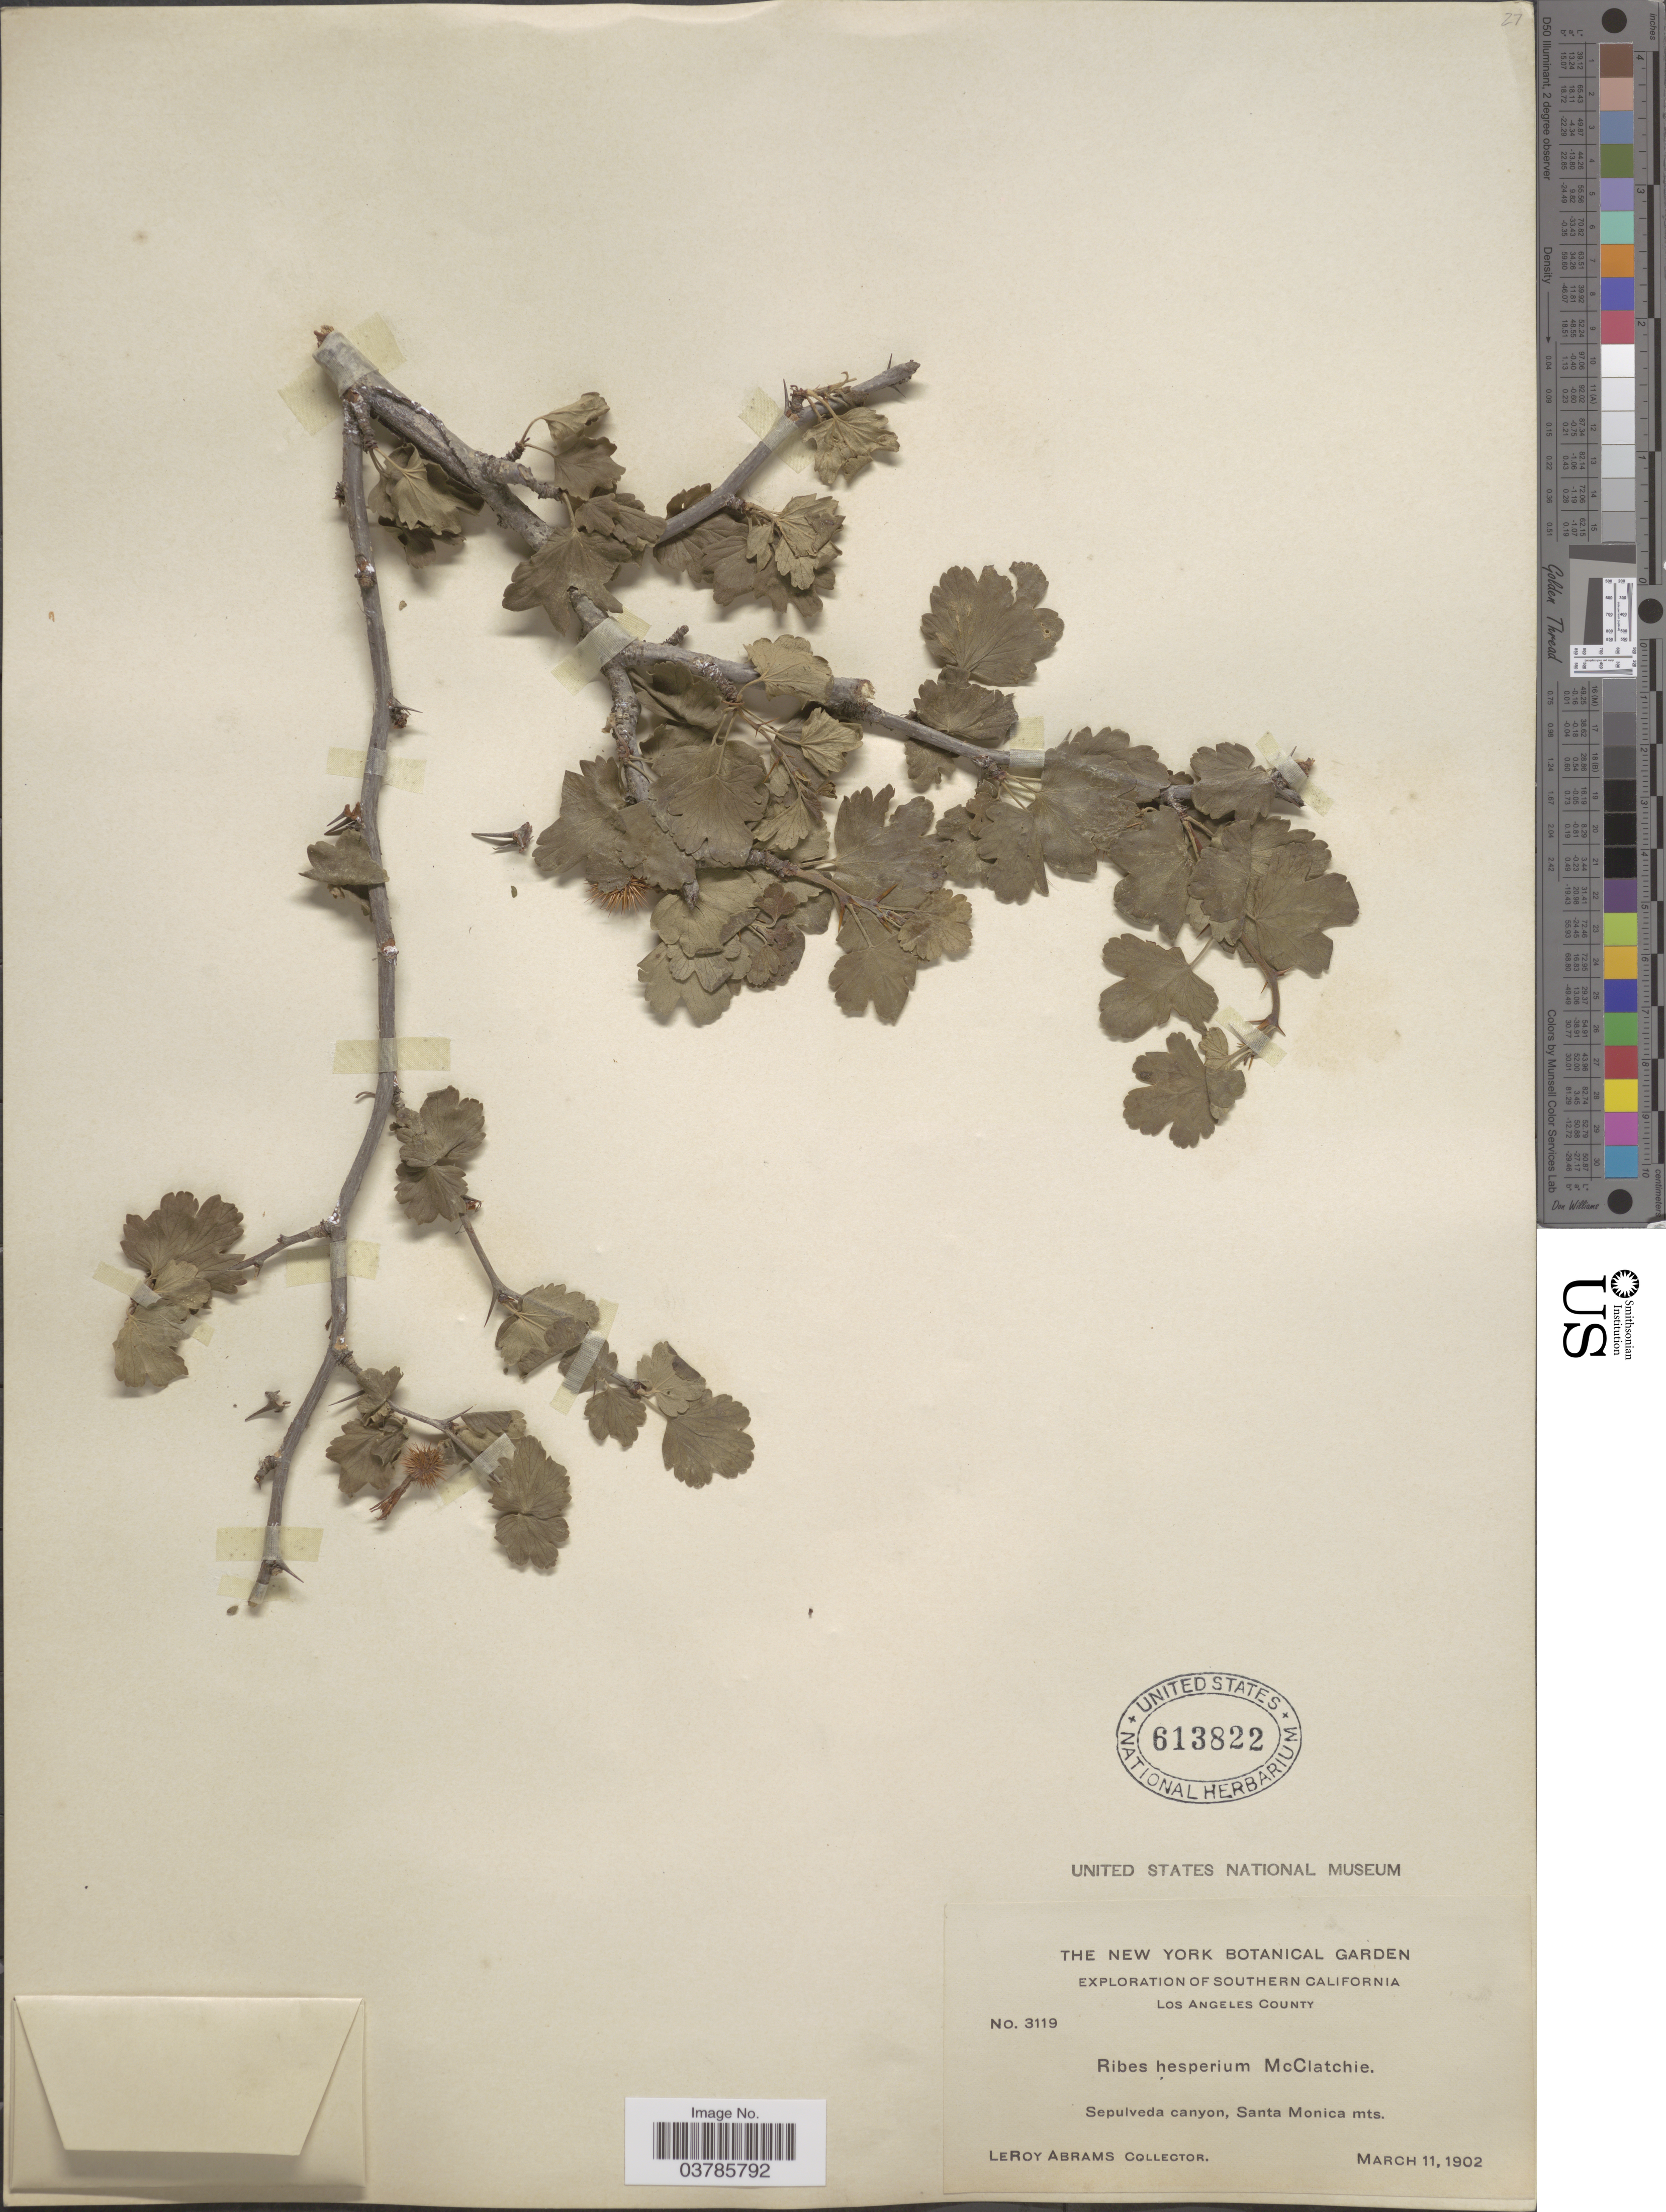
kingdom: Plantae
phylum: Tracheophyta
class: Magnoliopsida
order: Saxifragales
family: Grossulariaceae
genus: Ribes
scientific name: Ribes californicum var. hesperium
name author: (McClatchie) Jeps.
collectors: L. Abrams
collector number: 3119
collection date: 1902-03-11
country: United States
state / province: California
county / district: Los Angeles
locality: Los Angeles County. Sepulveda canyon, Santa Monica mts.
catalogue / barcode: US 613822